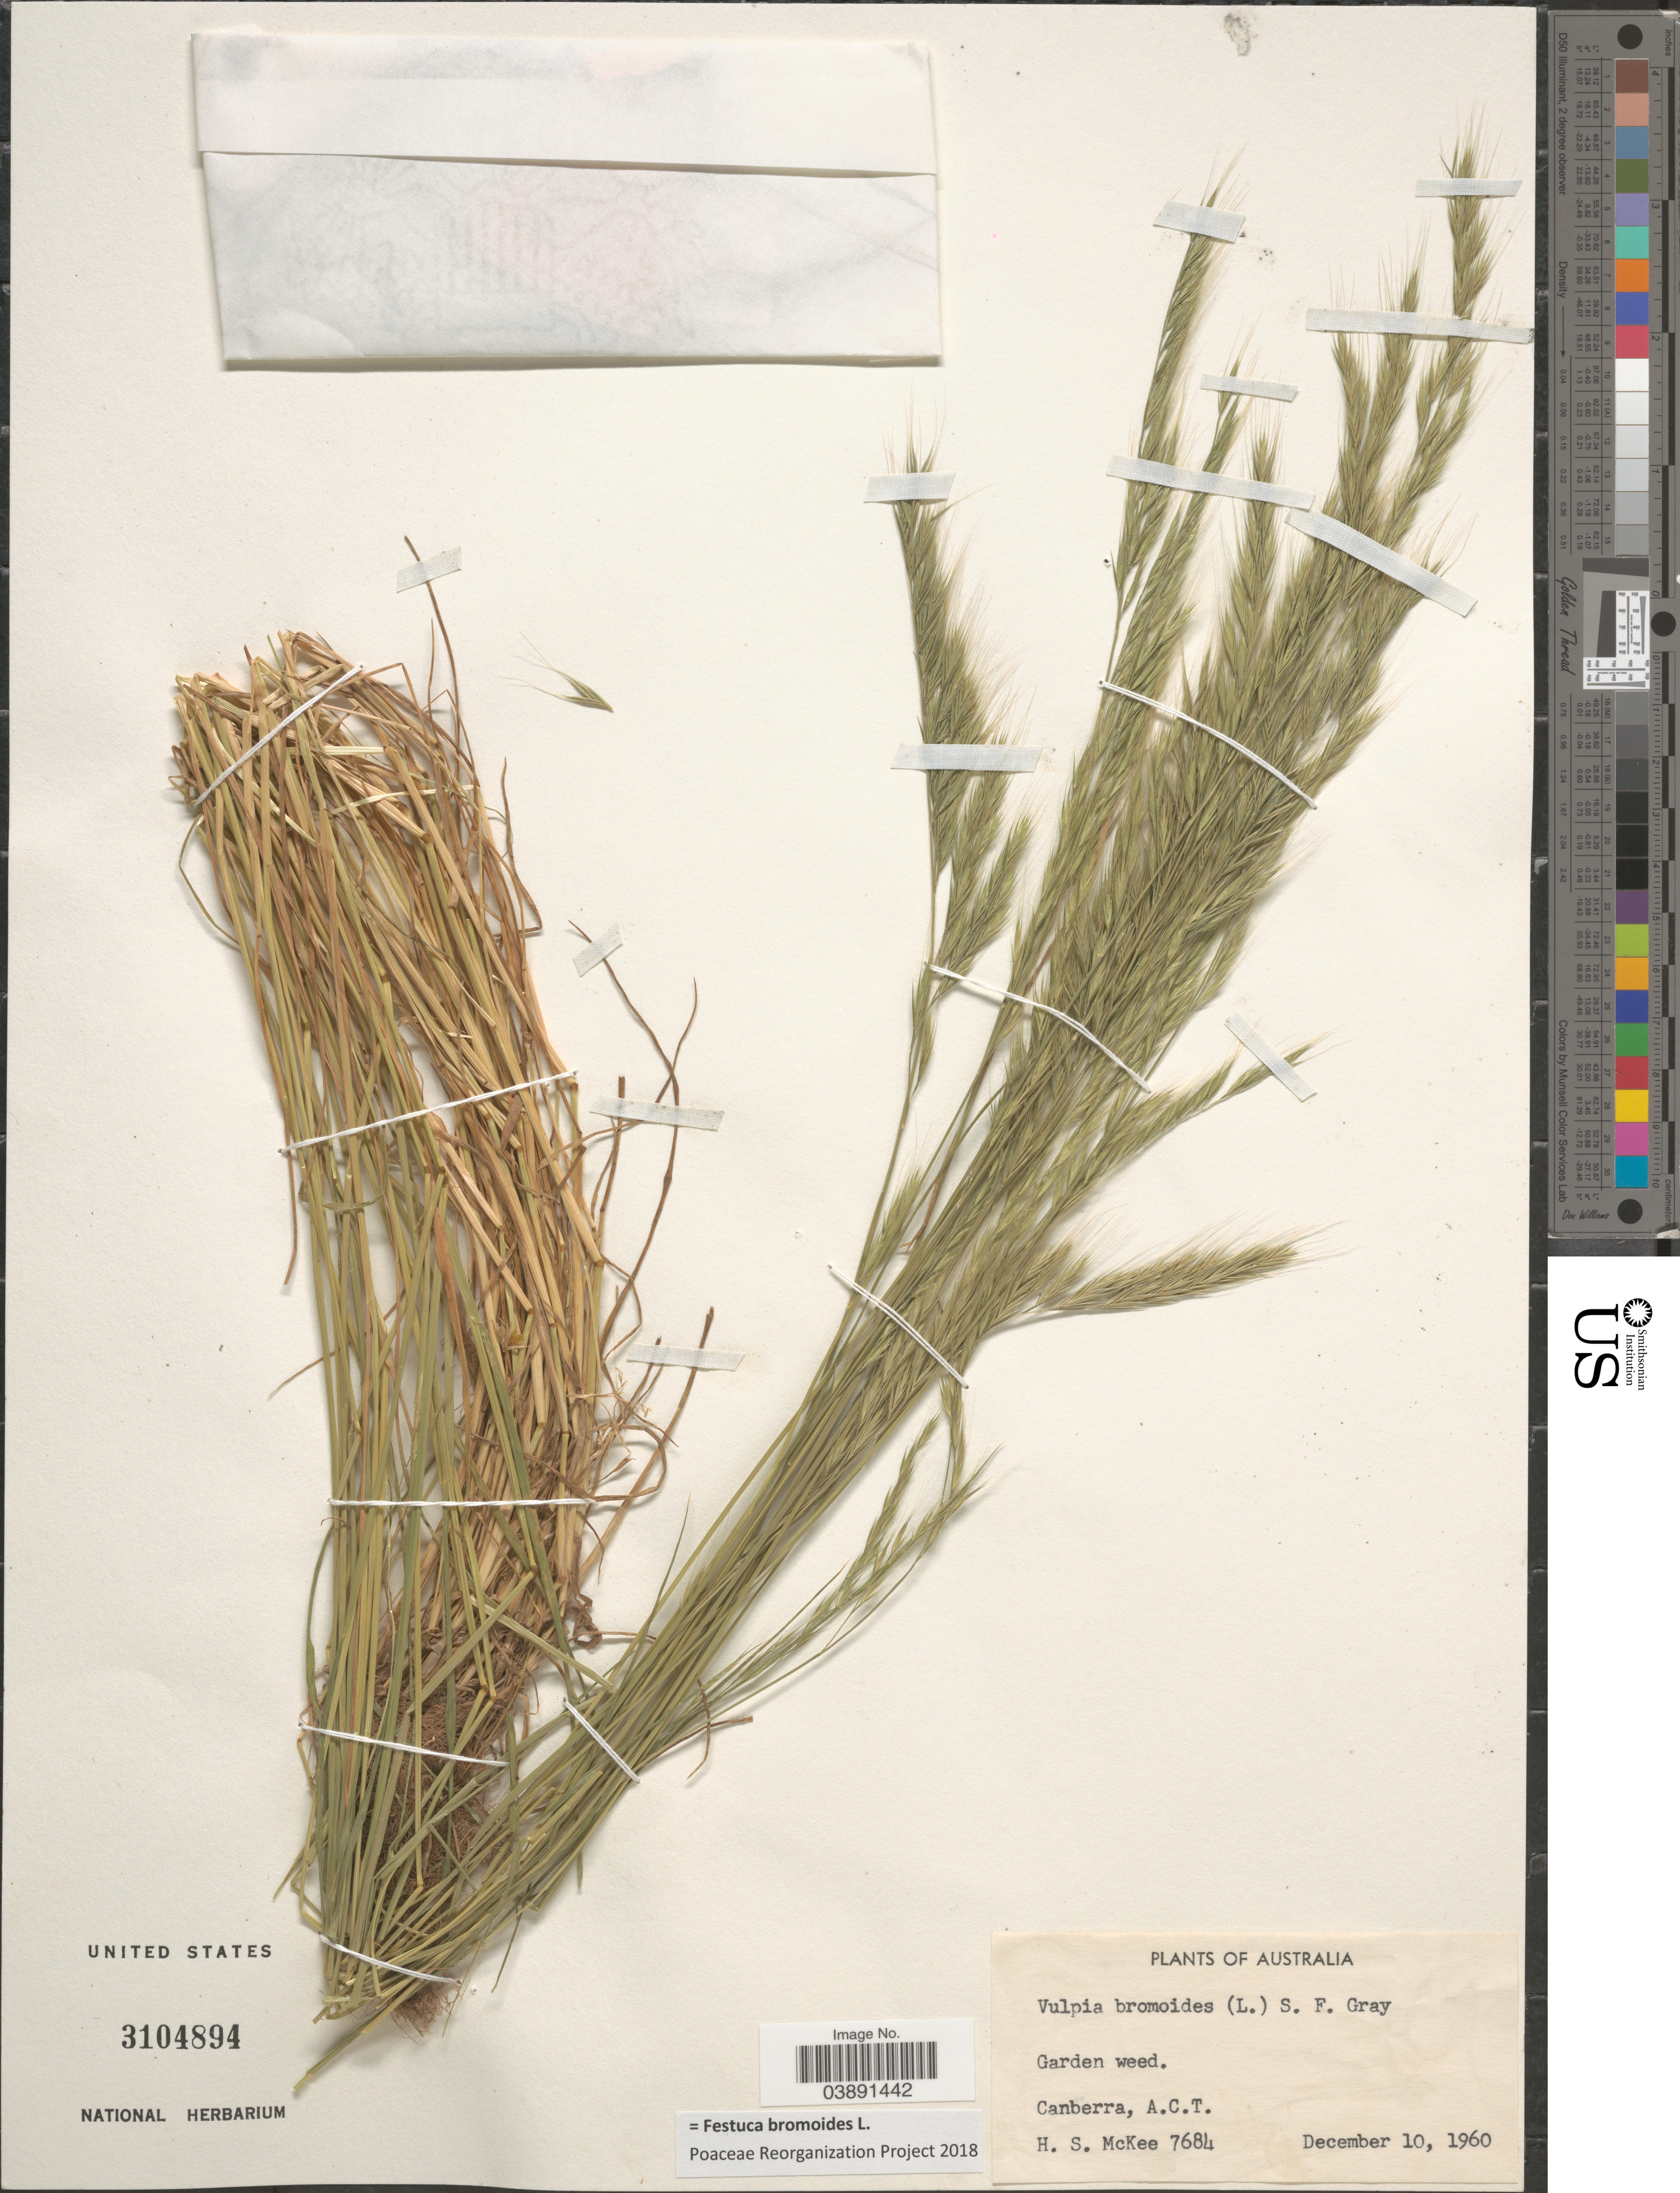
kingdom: Plantae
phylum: Tracheophyta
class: Liliopsida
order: Poales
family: Poaceae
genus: Festuca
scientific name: Festuca bromoides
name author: L.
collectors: H. S. McKee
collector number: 7684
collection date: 1960-12-10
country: Australia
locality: Canberra, A.C.T.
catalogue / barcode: US 3104894